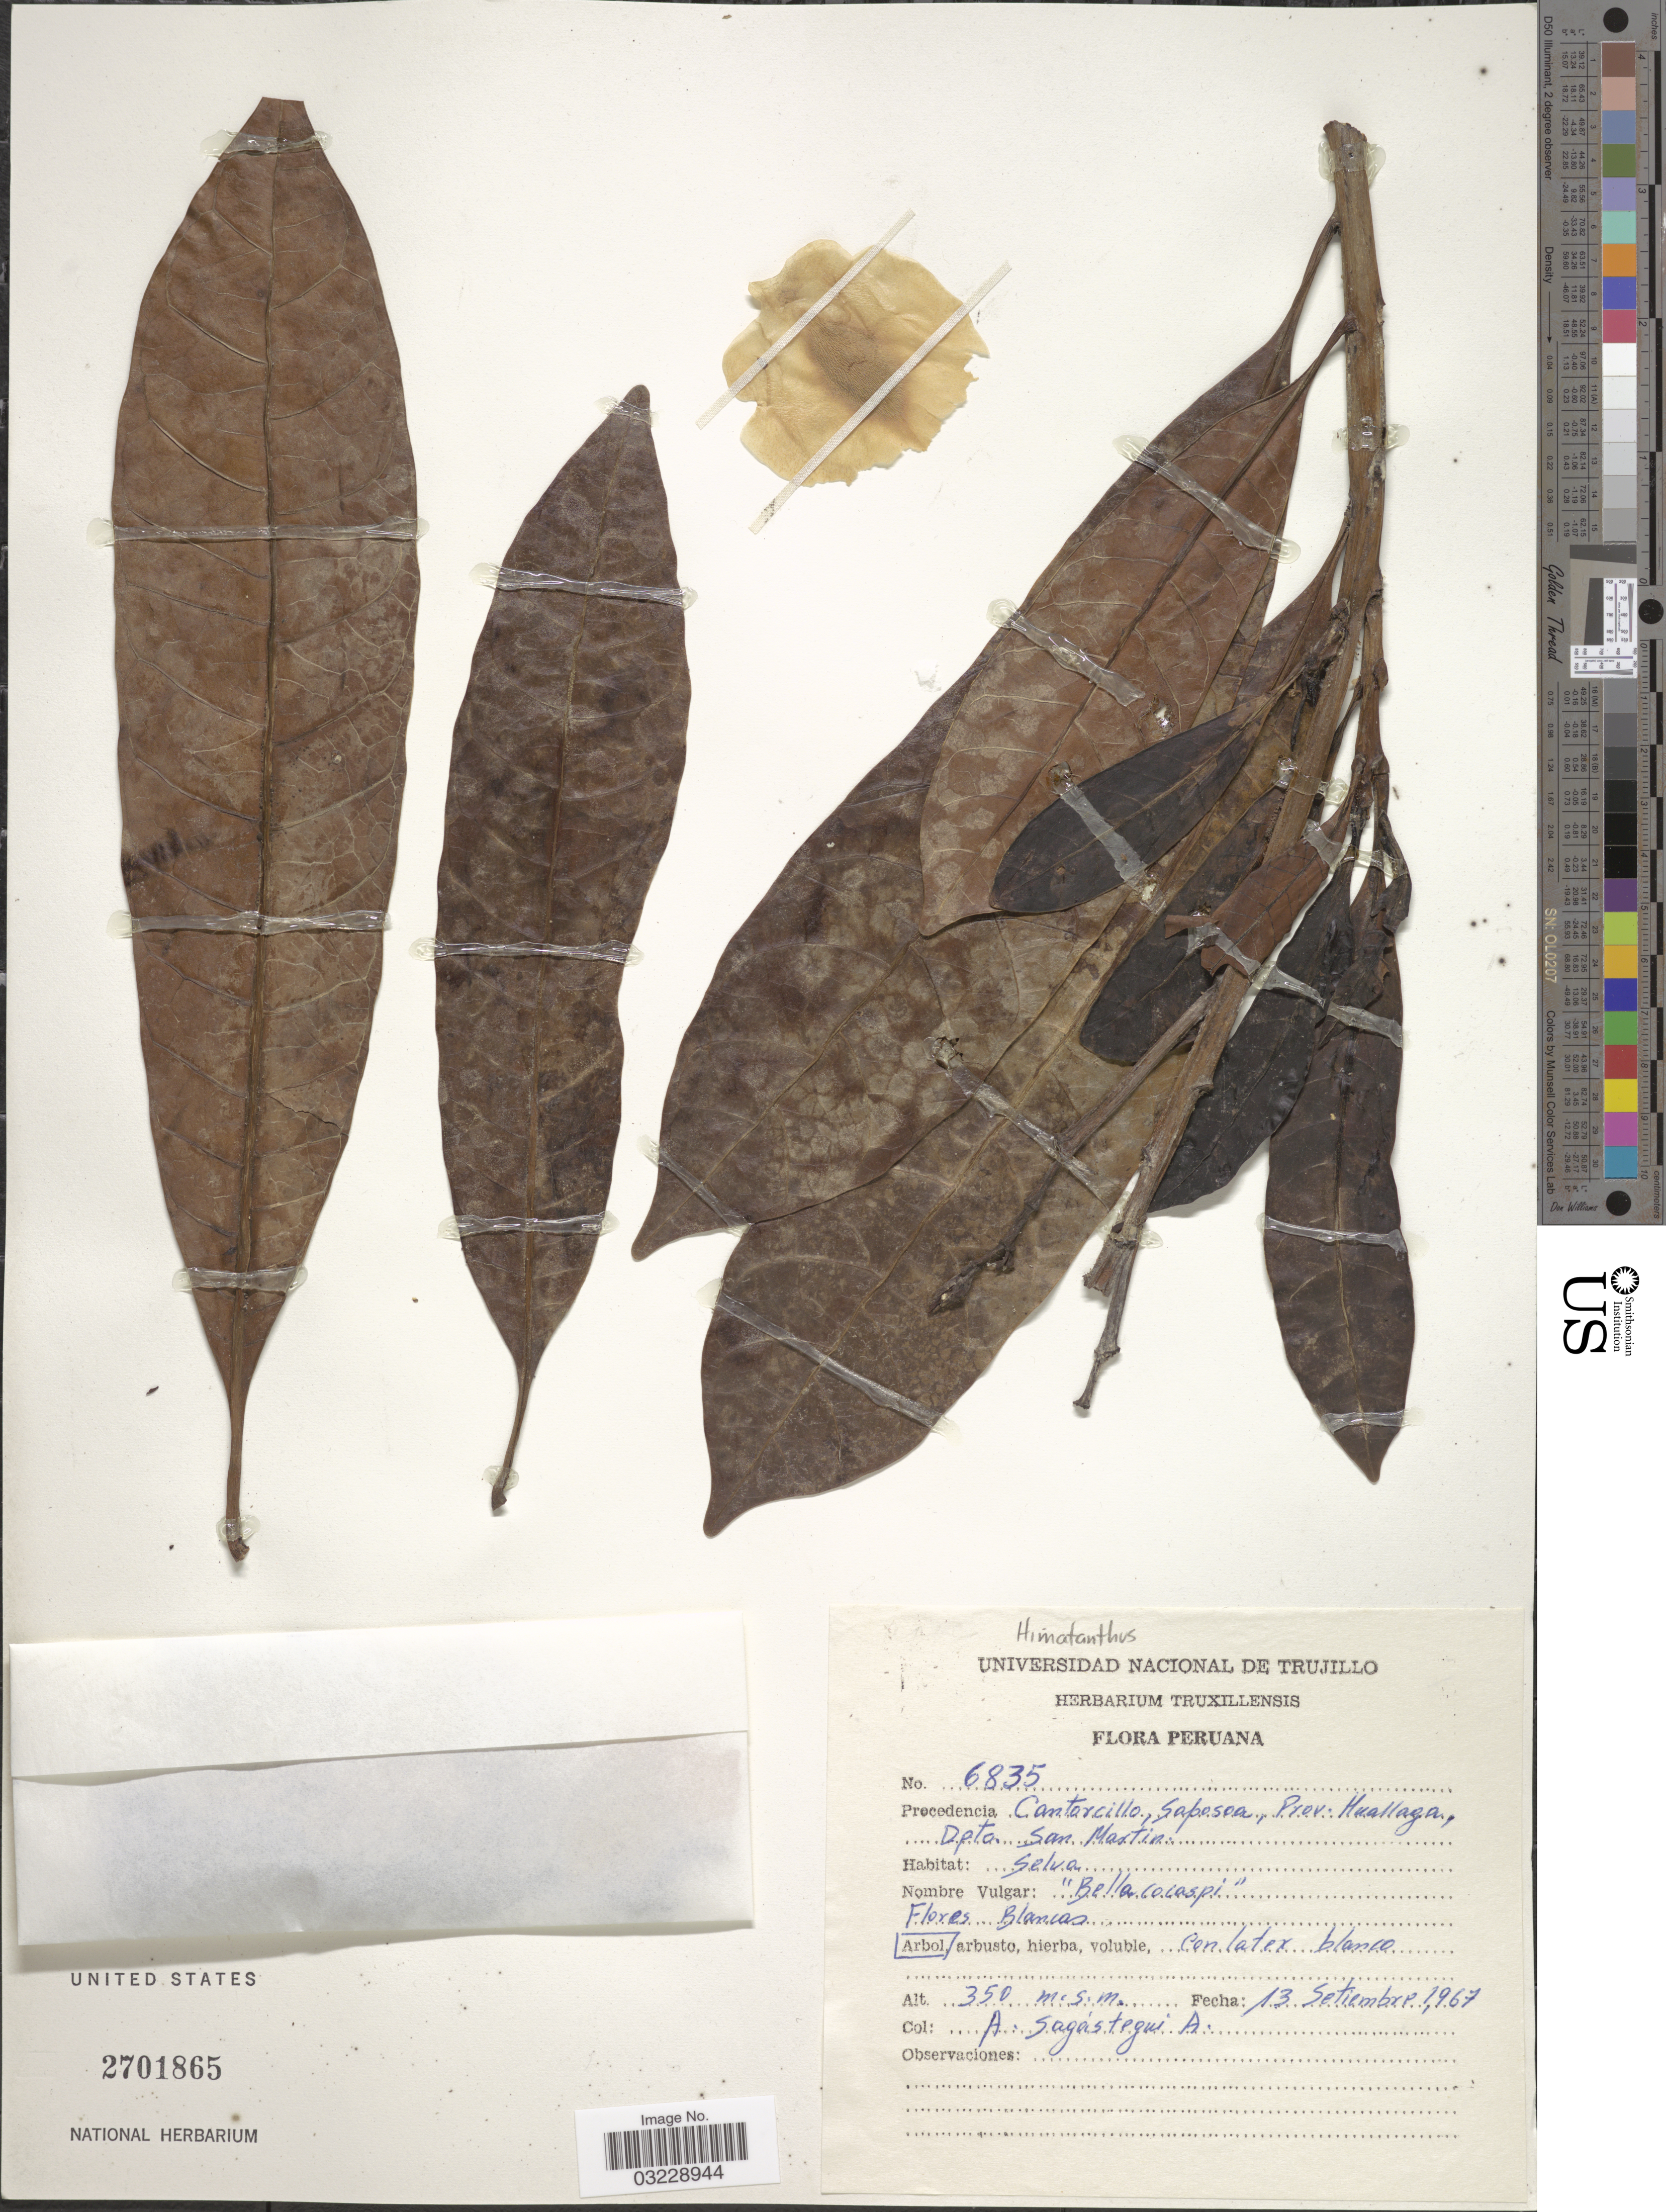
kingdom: Plantae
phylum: Tracheophyta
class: Magnoliopsida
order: Gentianales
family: Apocynaceae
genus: Himatanthus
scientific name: Himatanthus sp.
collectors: A. Sagástegui A.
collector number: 6835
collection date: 1967-09-13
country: Peru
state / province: San Martín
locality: Cantorcillo, Saposoa, Prov. Huallaga, Dpto. San Martin.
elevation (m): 350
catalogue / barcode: US 2701865